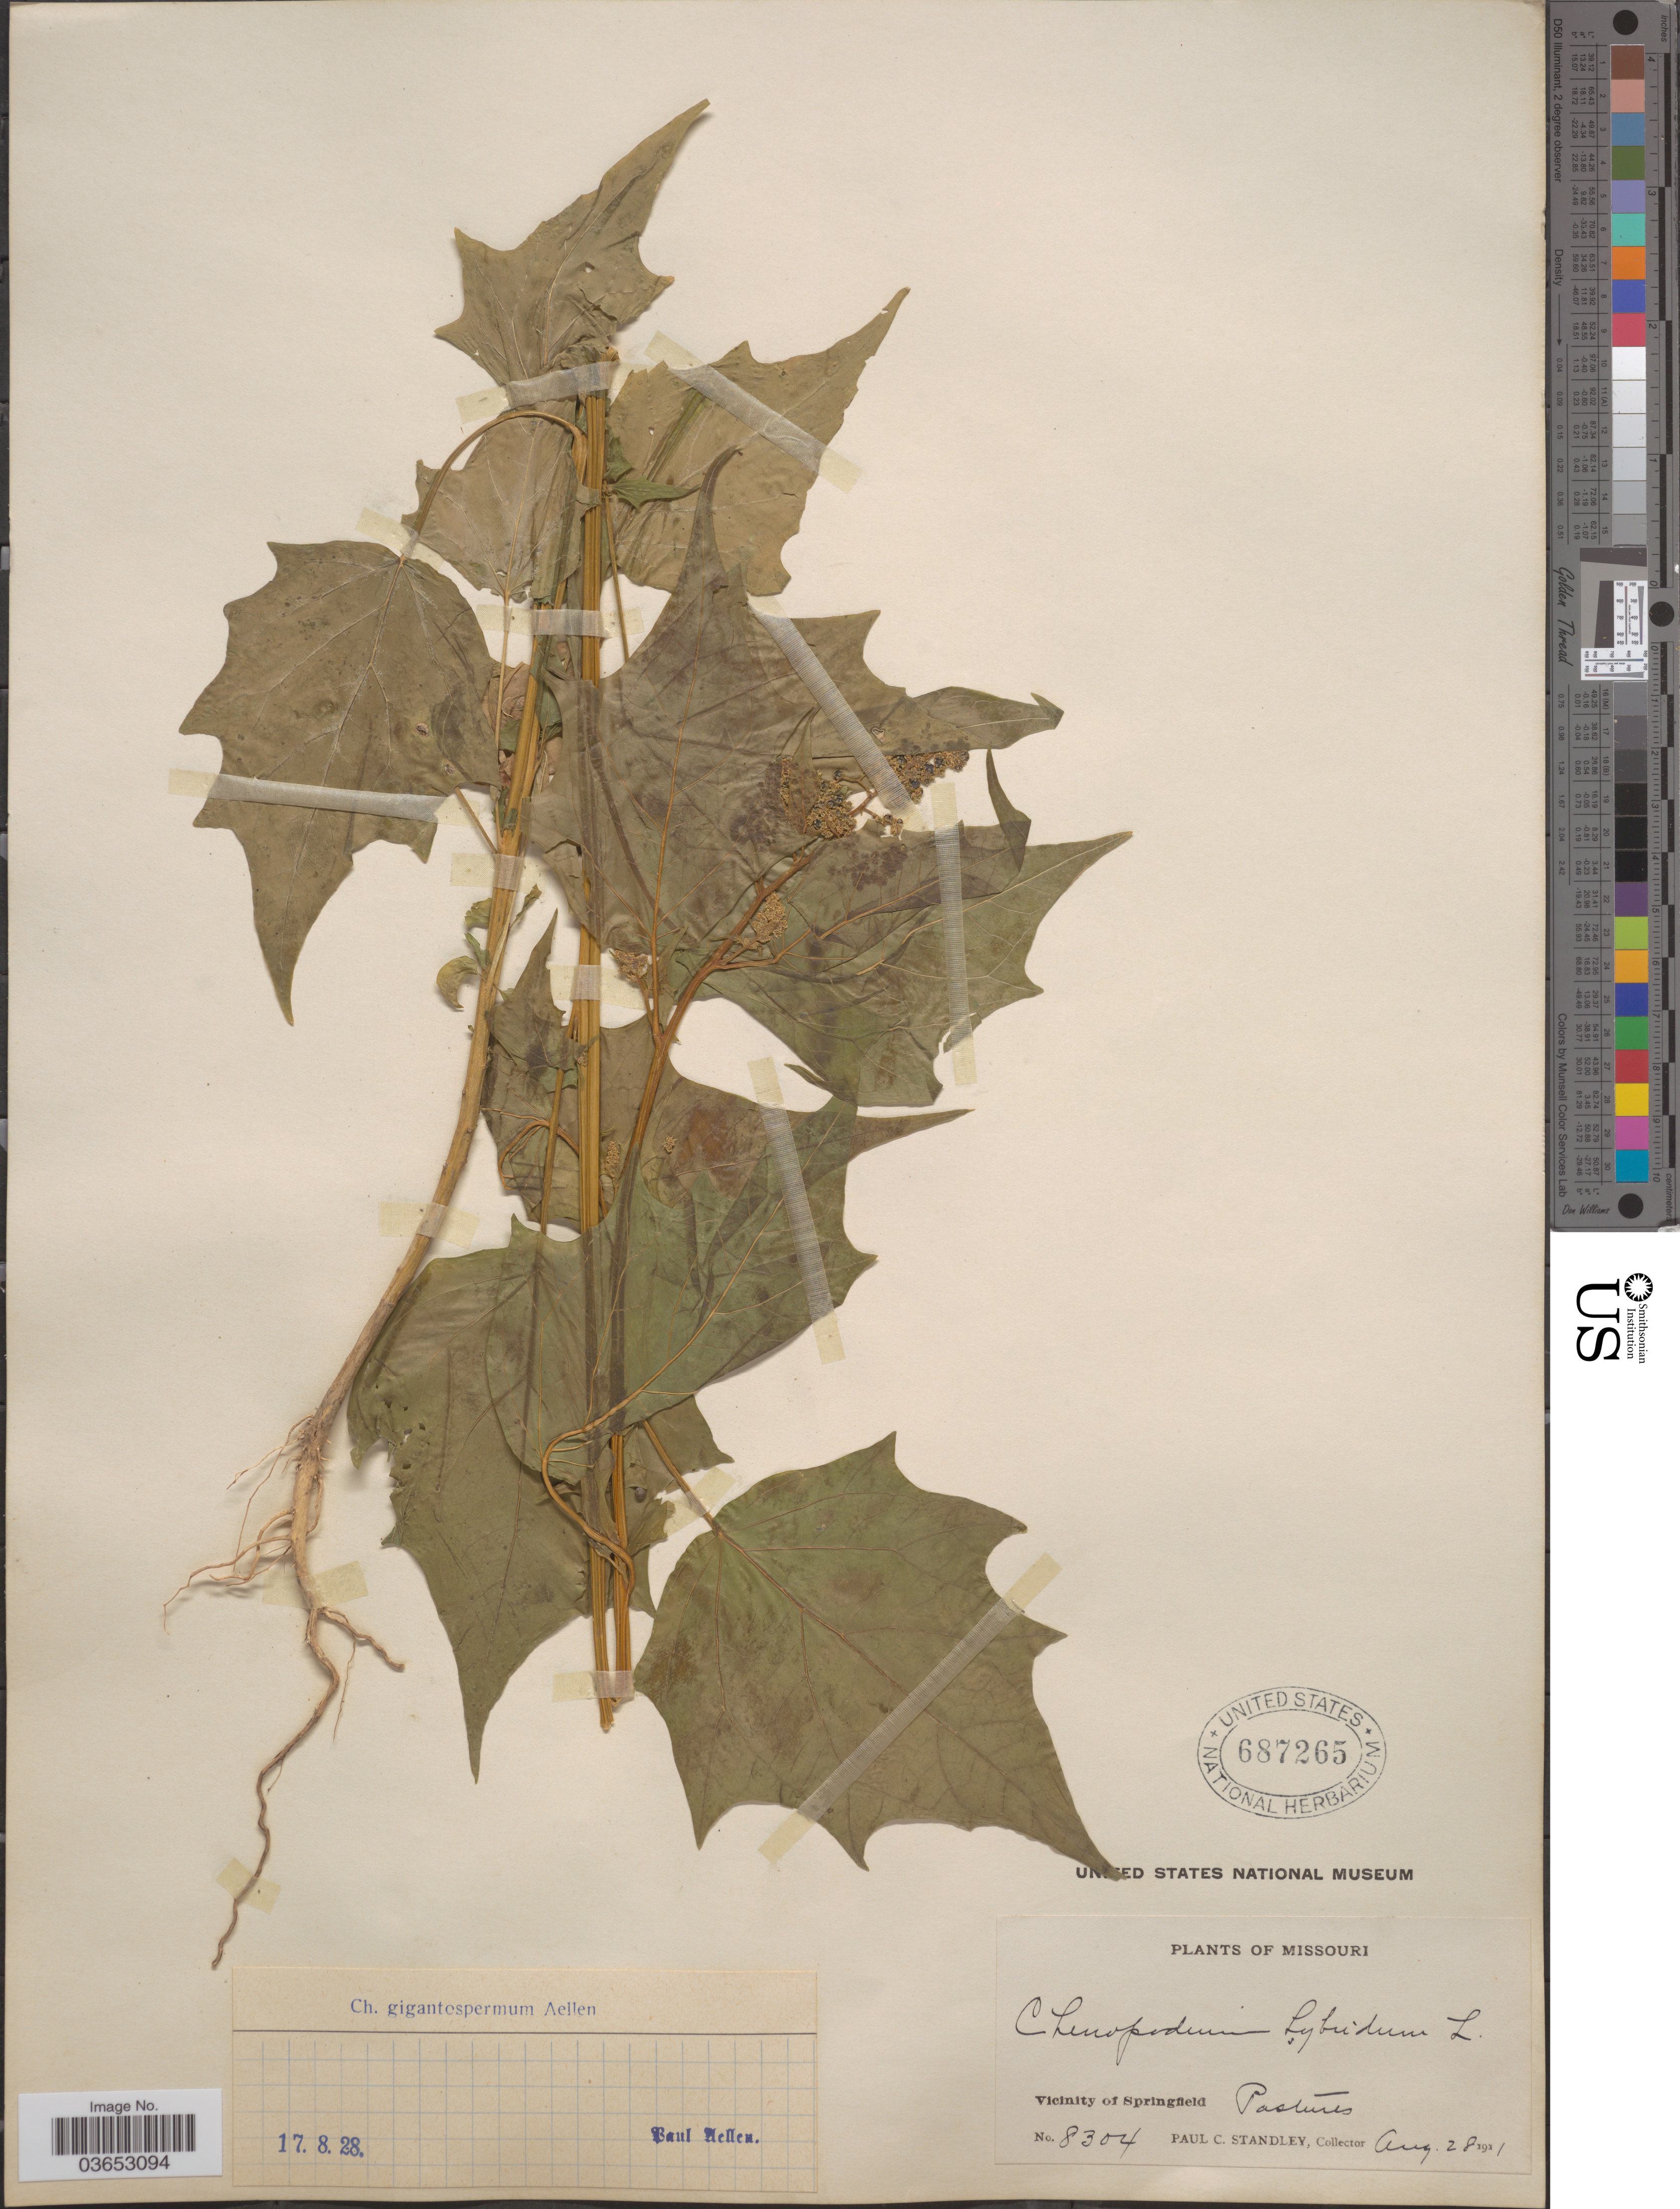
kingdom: Plantae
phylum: Tracheophyta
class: Magnoliopsida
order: Caryophyllales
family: Amaranthaceae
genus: Chenopodium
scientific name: Chenopodium gigantospermum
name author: Aellen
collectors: P. C. Standley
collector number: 8304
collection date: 1931-08-28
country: United States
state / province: Missouri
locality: Vicinity of Springfield.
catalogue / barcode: US 687265